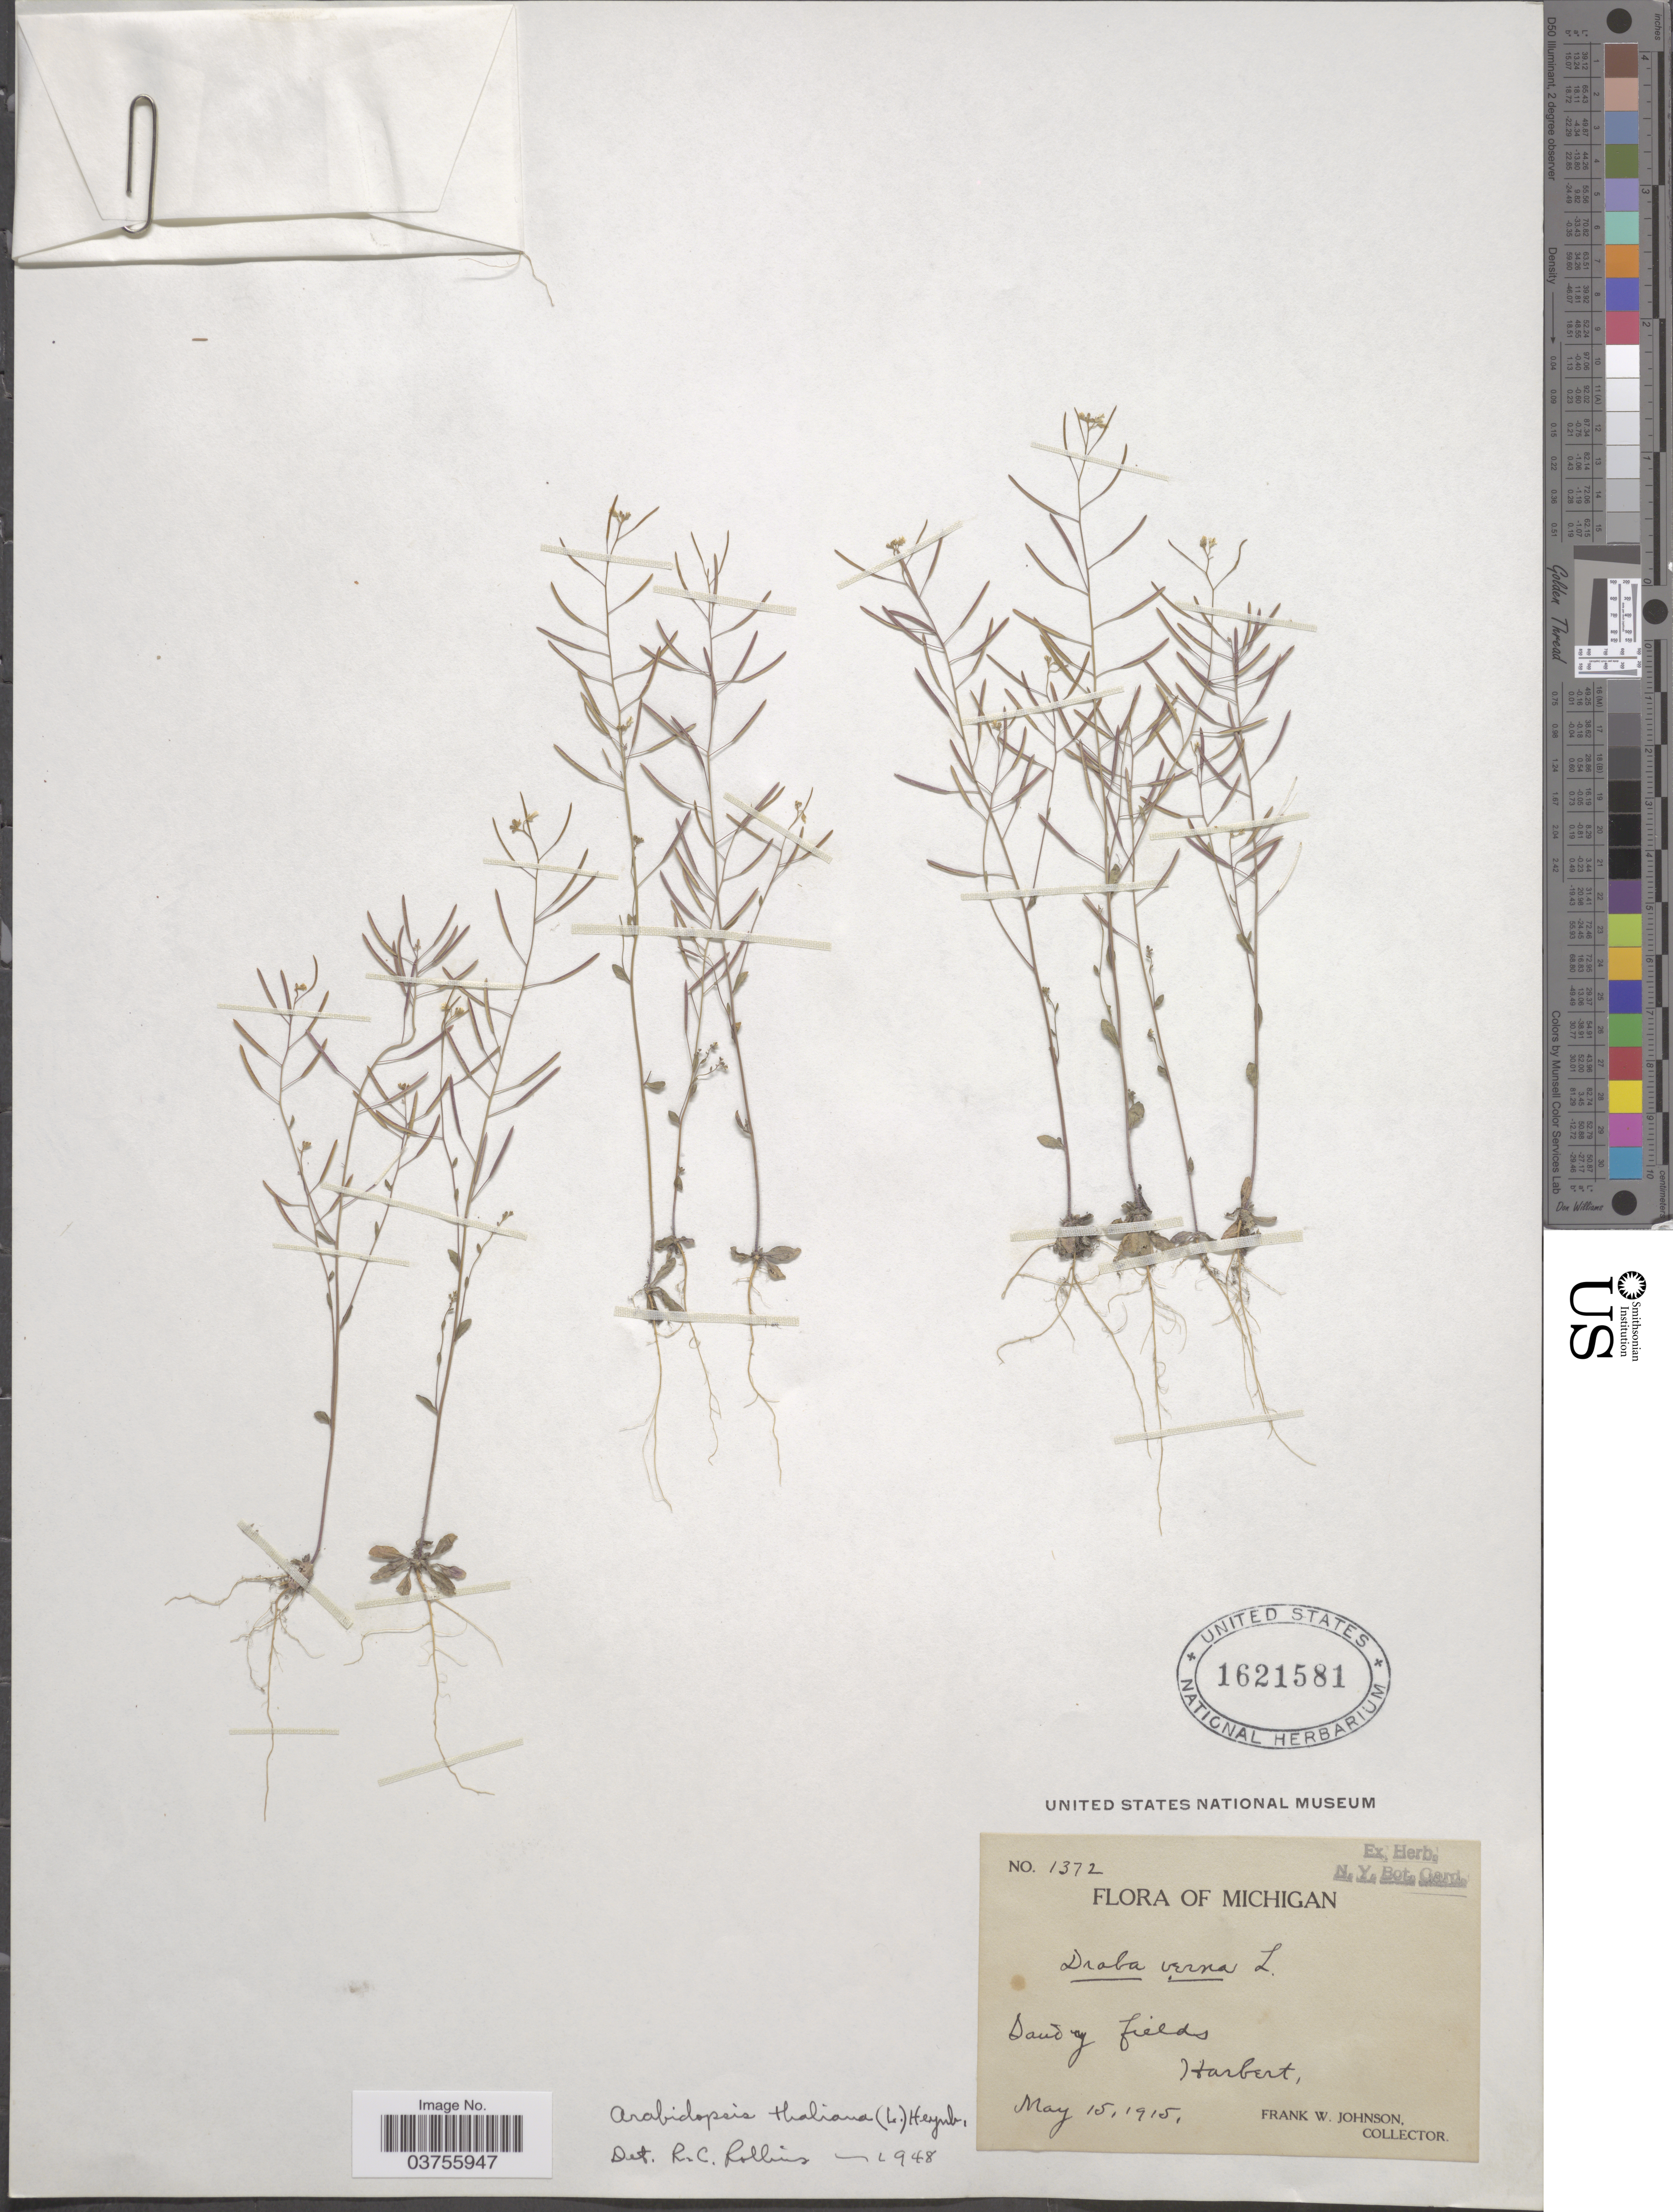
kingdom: Plantae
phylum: Tracheophyta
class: Magnoliopsida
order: Brassicales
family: Brassicaceae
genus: Arabidopsis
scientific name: Arabidopsis thaliana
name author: (L.) Heynh.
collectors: F. W. Johnson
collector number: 1372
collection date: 1915-05-15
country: United States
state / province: Michigan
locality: Harbert.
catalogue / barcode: US 1621581